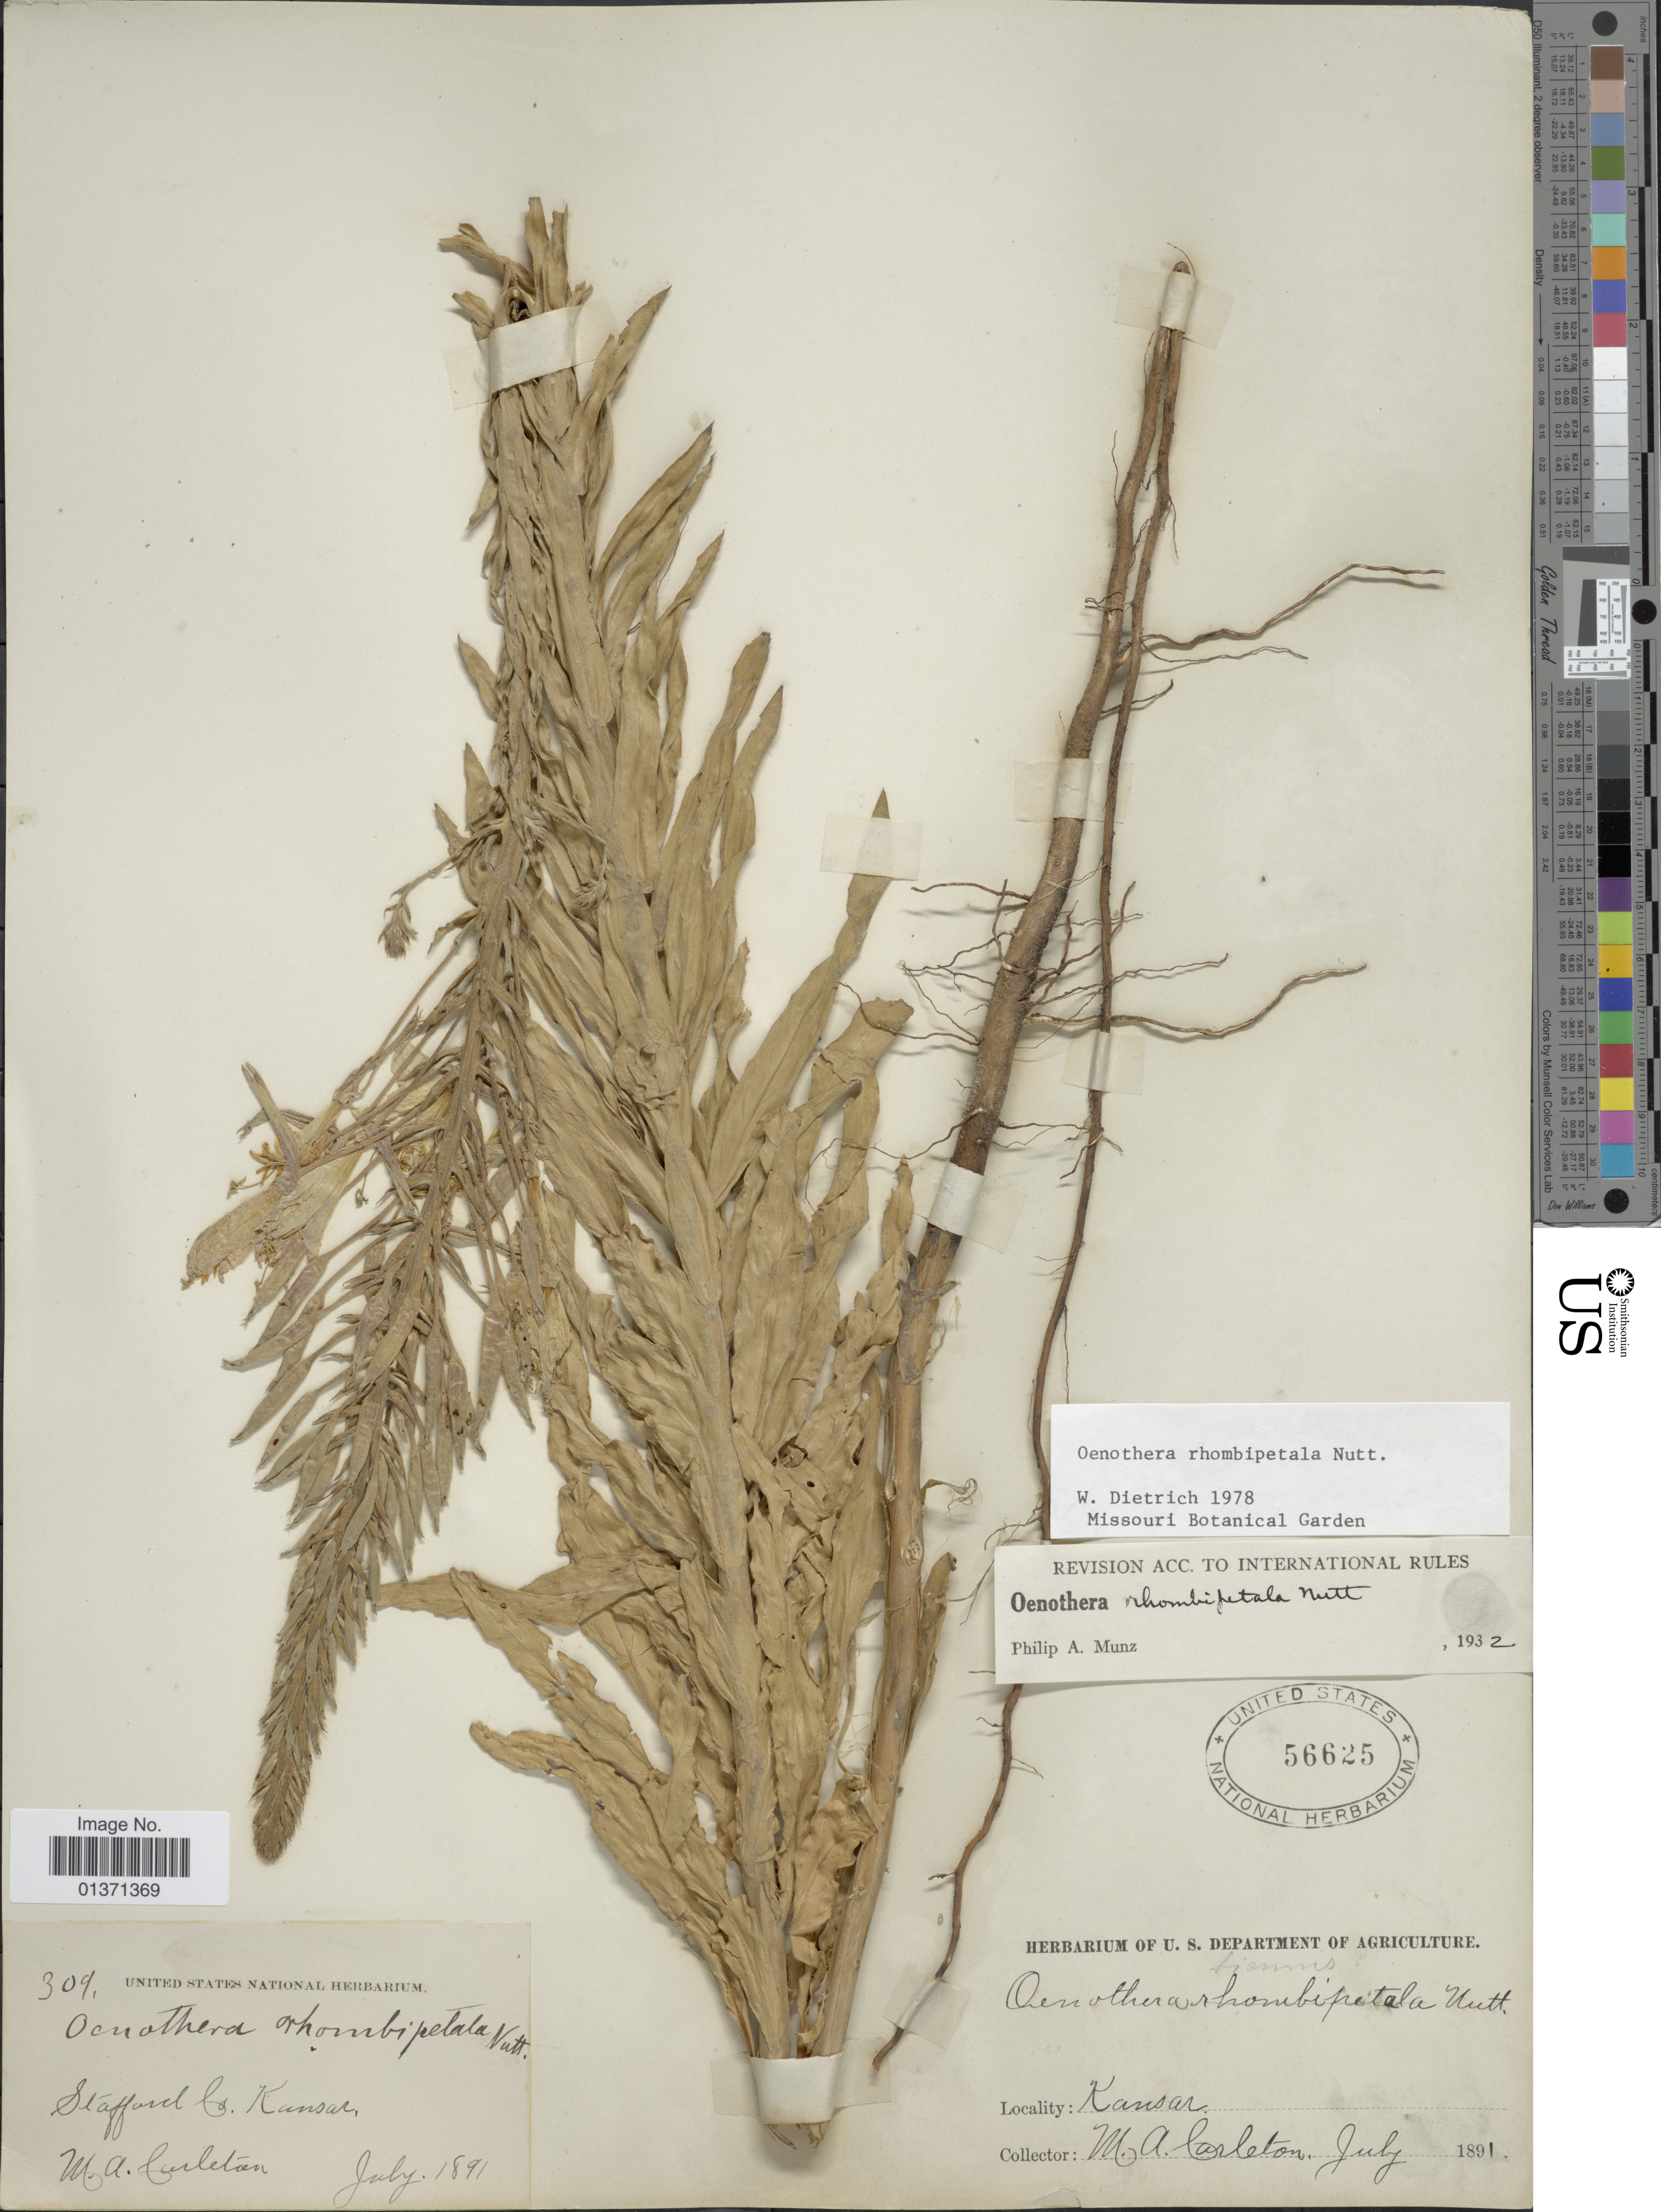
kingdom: Plantae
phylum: Tracheophyta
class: Magnoliopsida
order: Myrtales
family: Onagraceae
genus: Oenothera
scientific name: Oenothera rhombipetala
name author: Nutt. ex Torr & A. Gray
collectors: M. A. Carleton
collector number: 309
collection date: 1891-07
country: United States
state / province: Kansas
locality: Stafford Co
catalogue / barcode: US 56625